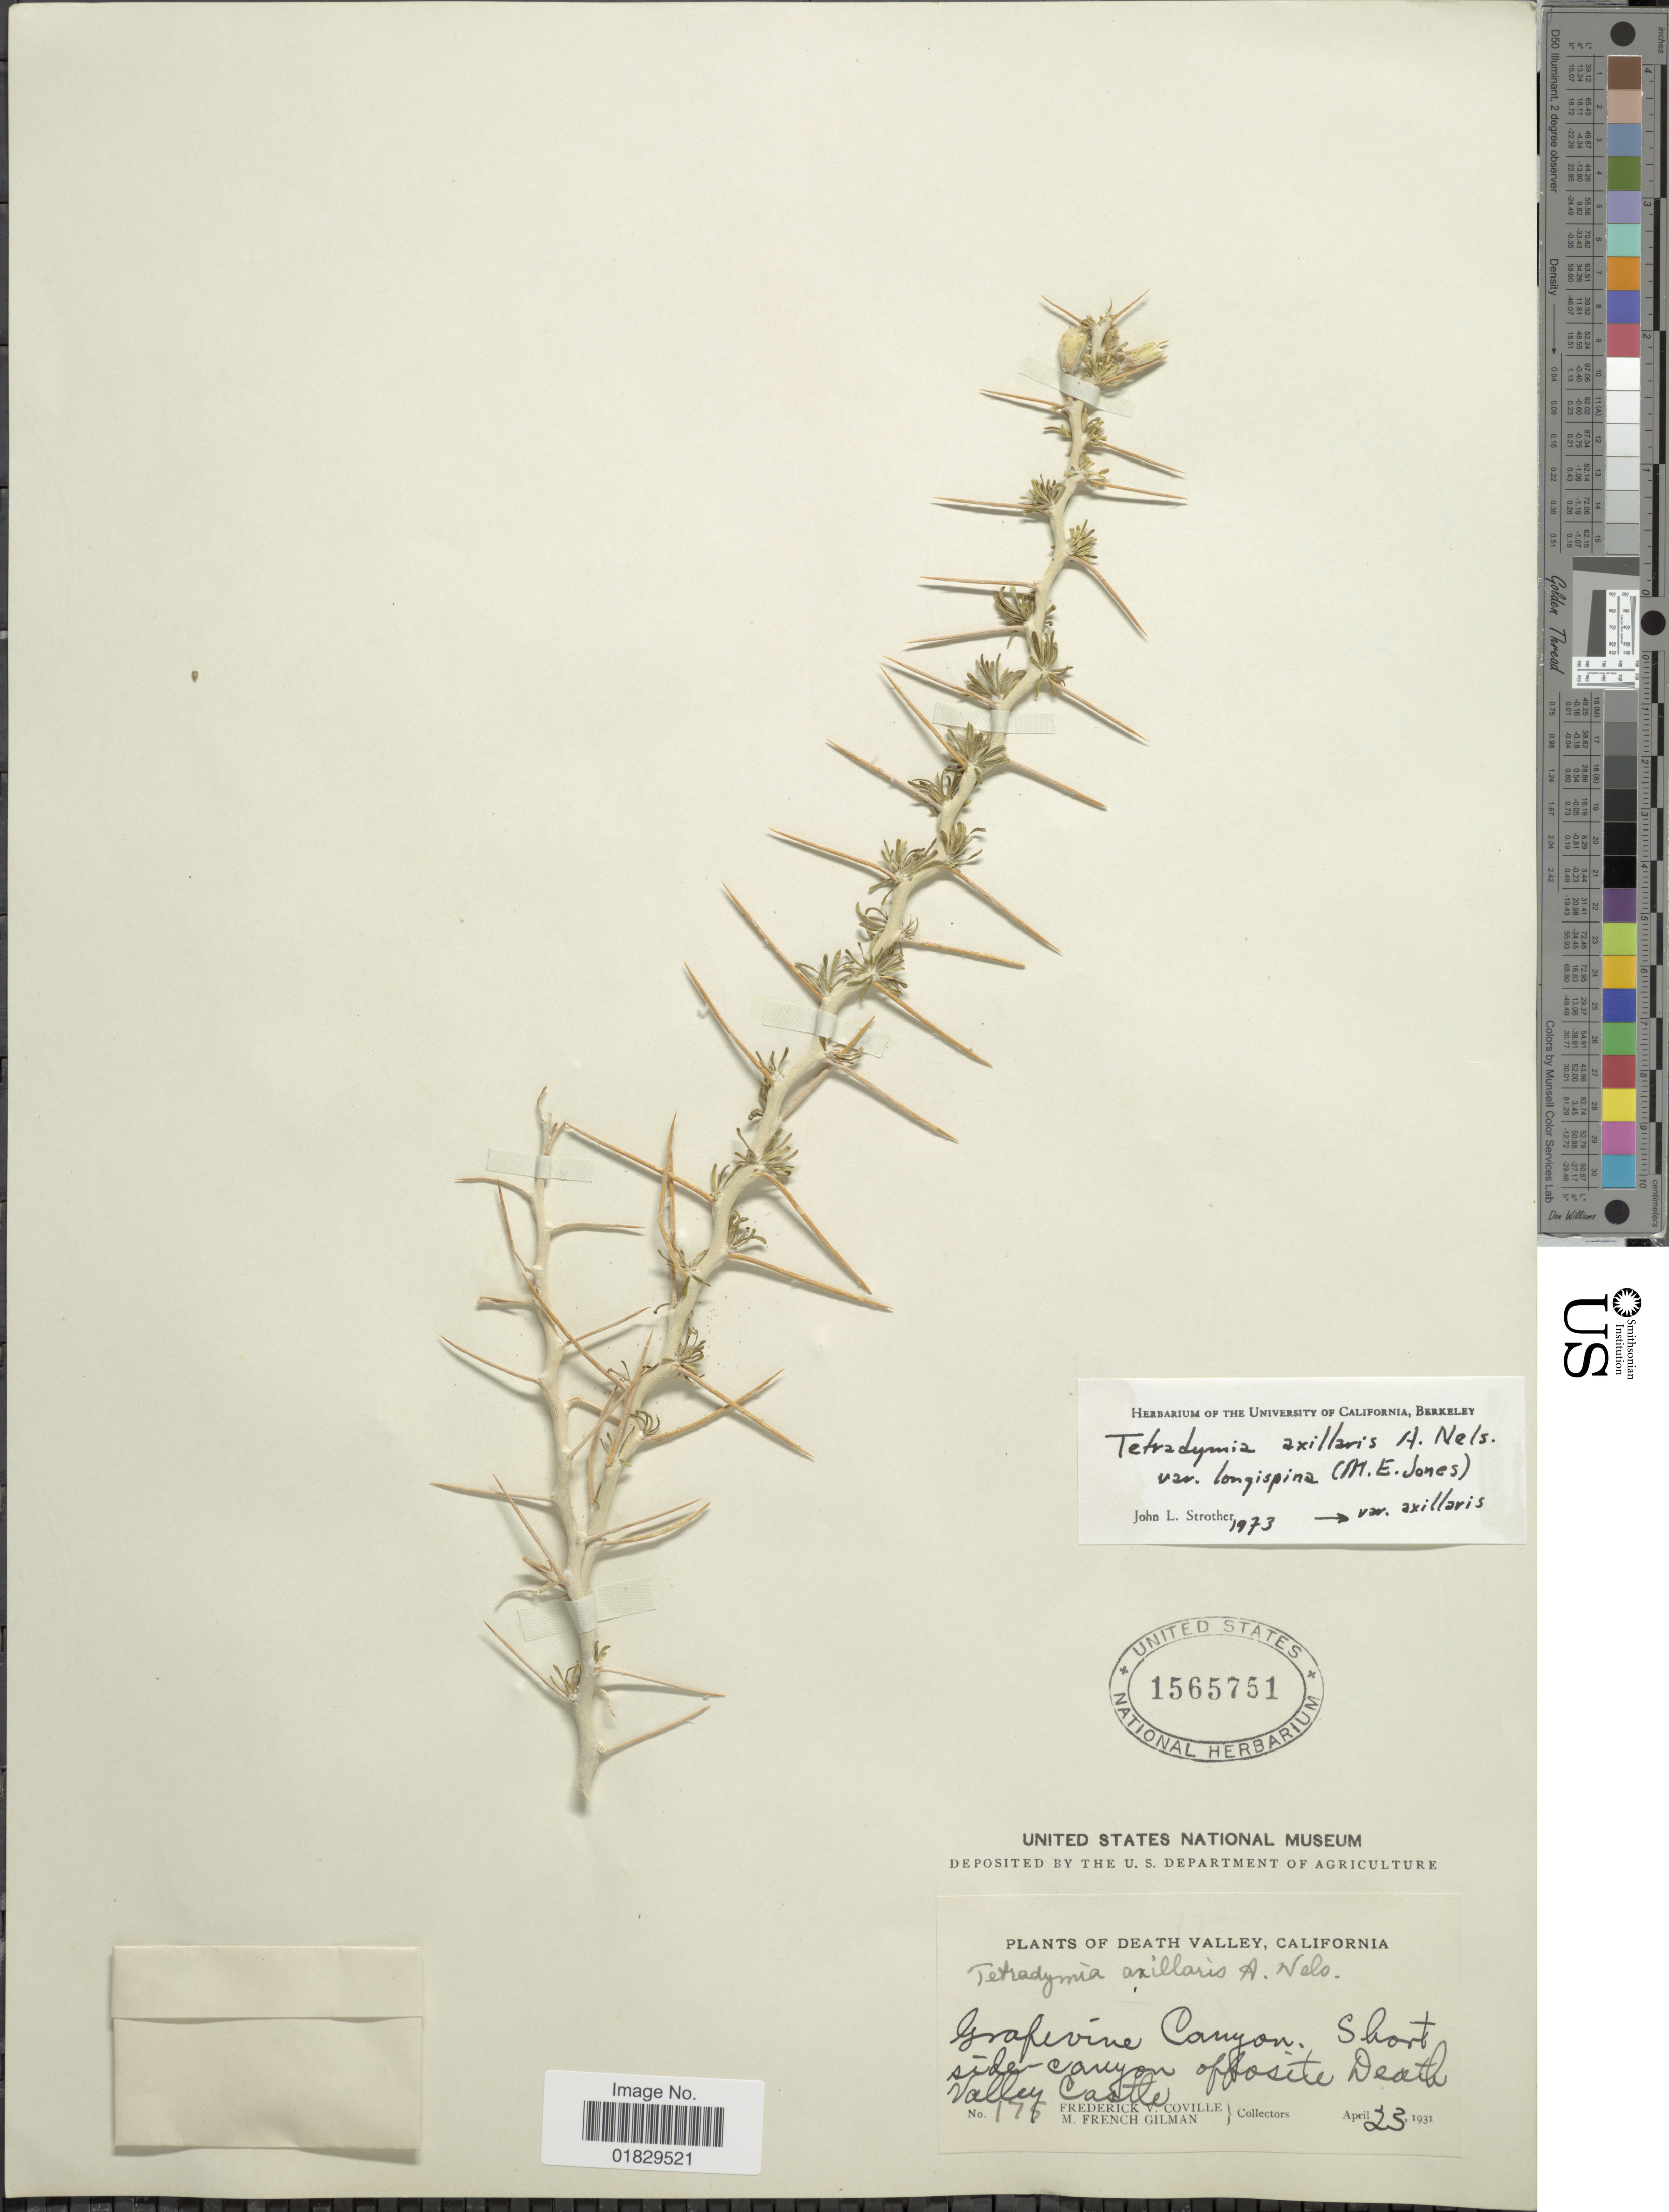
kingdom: Plantae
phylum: Tracheophyta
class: Magnoliopsida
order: Asterales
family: Asteraceae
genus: Tetradymia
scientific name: Tetradymia axillaris var. longispina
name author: (M.E. Jones) Strother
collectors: F. V. Coville & M. F. Gilman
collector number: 175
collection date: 1931-04-23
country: United States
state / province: California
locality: Death Valley, California. Grapevine Canyon. Short side-canyon opposite Death Valley Castle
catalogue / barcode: US 1565751